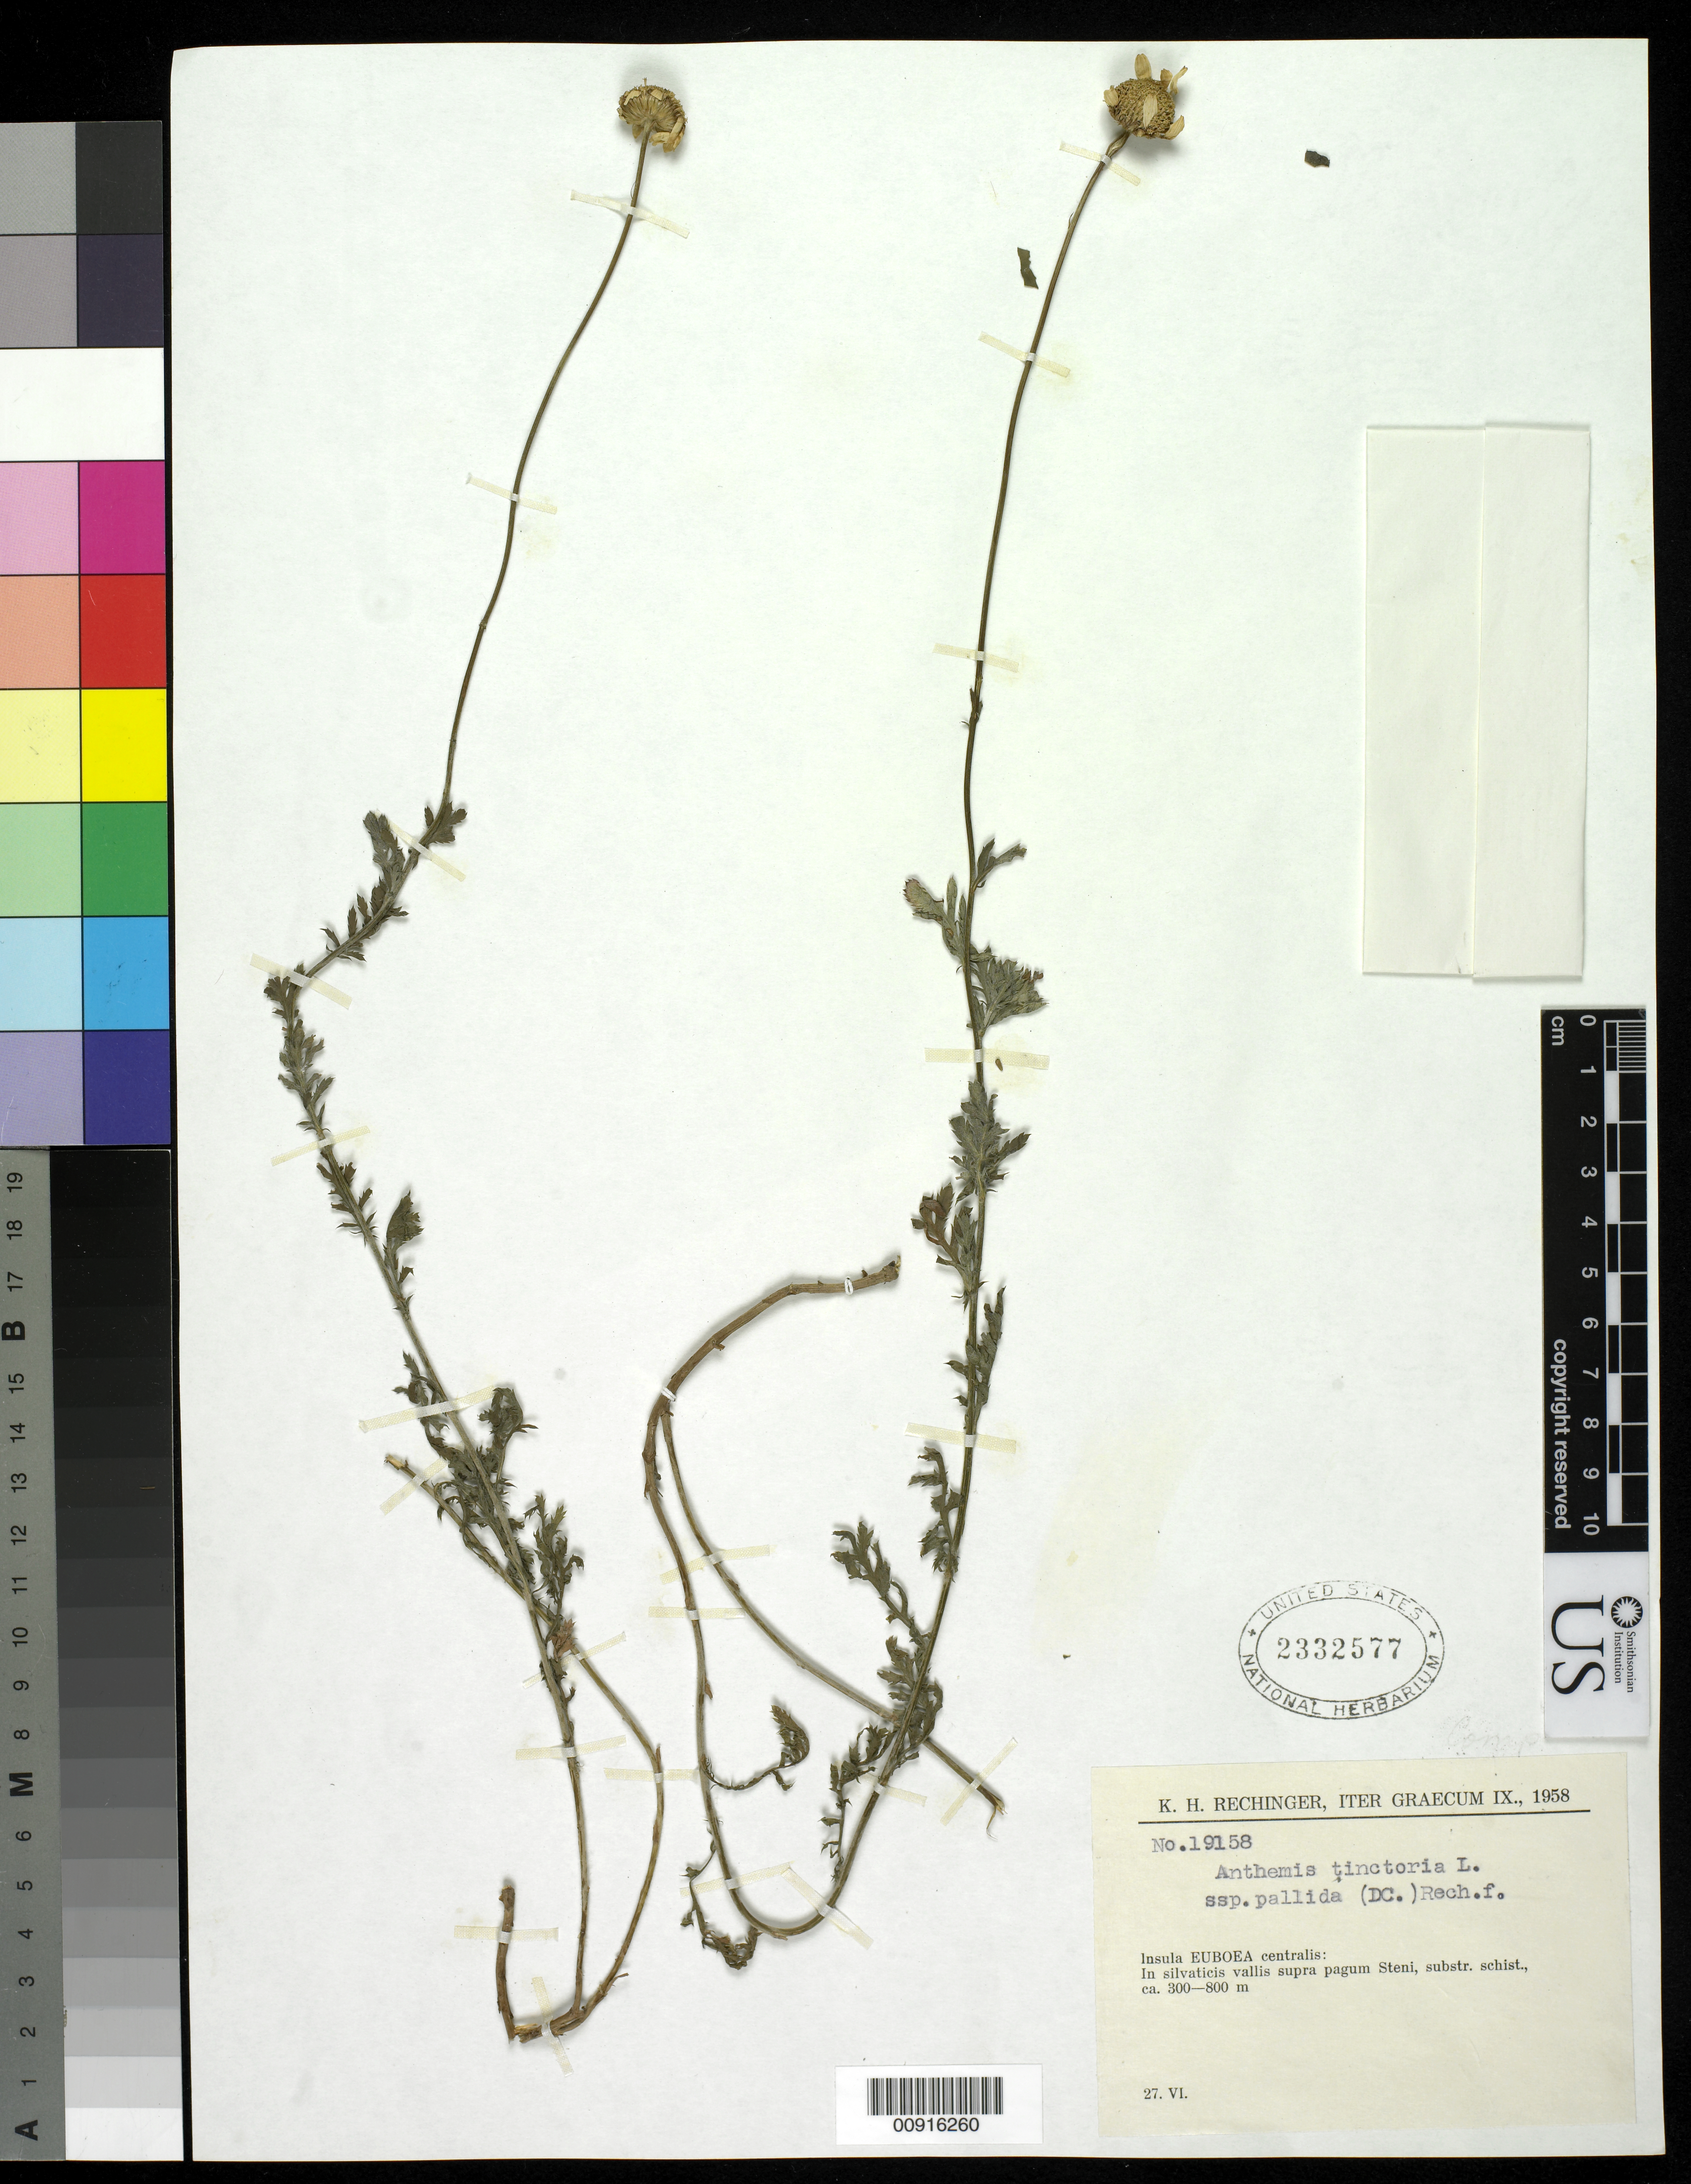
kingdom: Plantae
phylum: Tracheophyta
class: Magnoliopsida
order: Asterales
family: Asteraceae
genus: Anthemis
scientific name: Anthemis tinctoria 'Wargrave'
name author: L.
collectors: K. H. Rechinger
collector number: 19158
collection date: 1958-06-27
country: Greece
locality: Insula Euboea centralis; In silvaticis vallis supra pagnum Steni, substr schist, ca. 300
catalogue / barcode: US 2332577